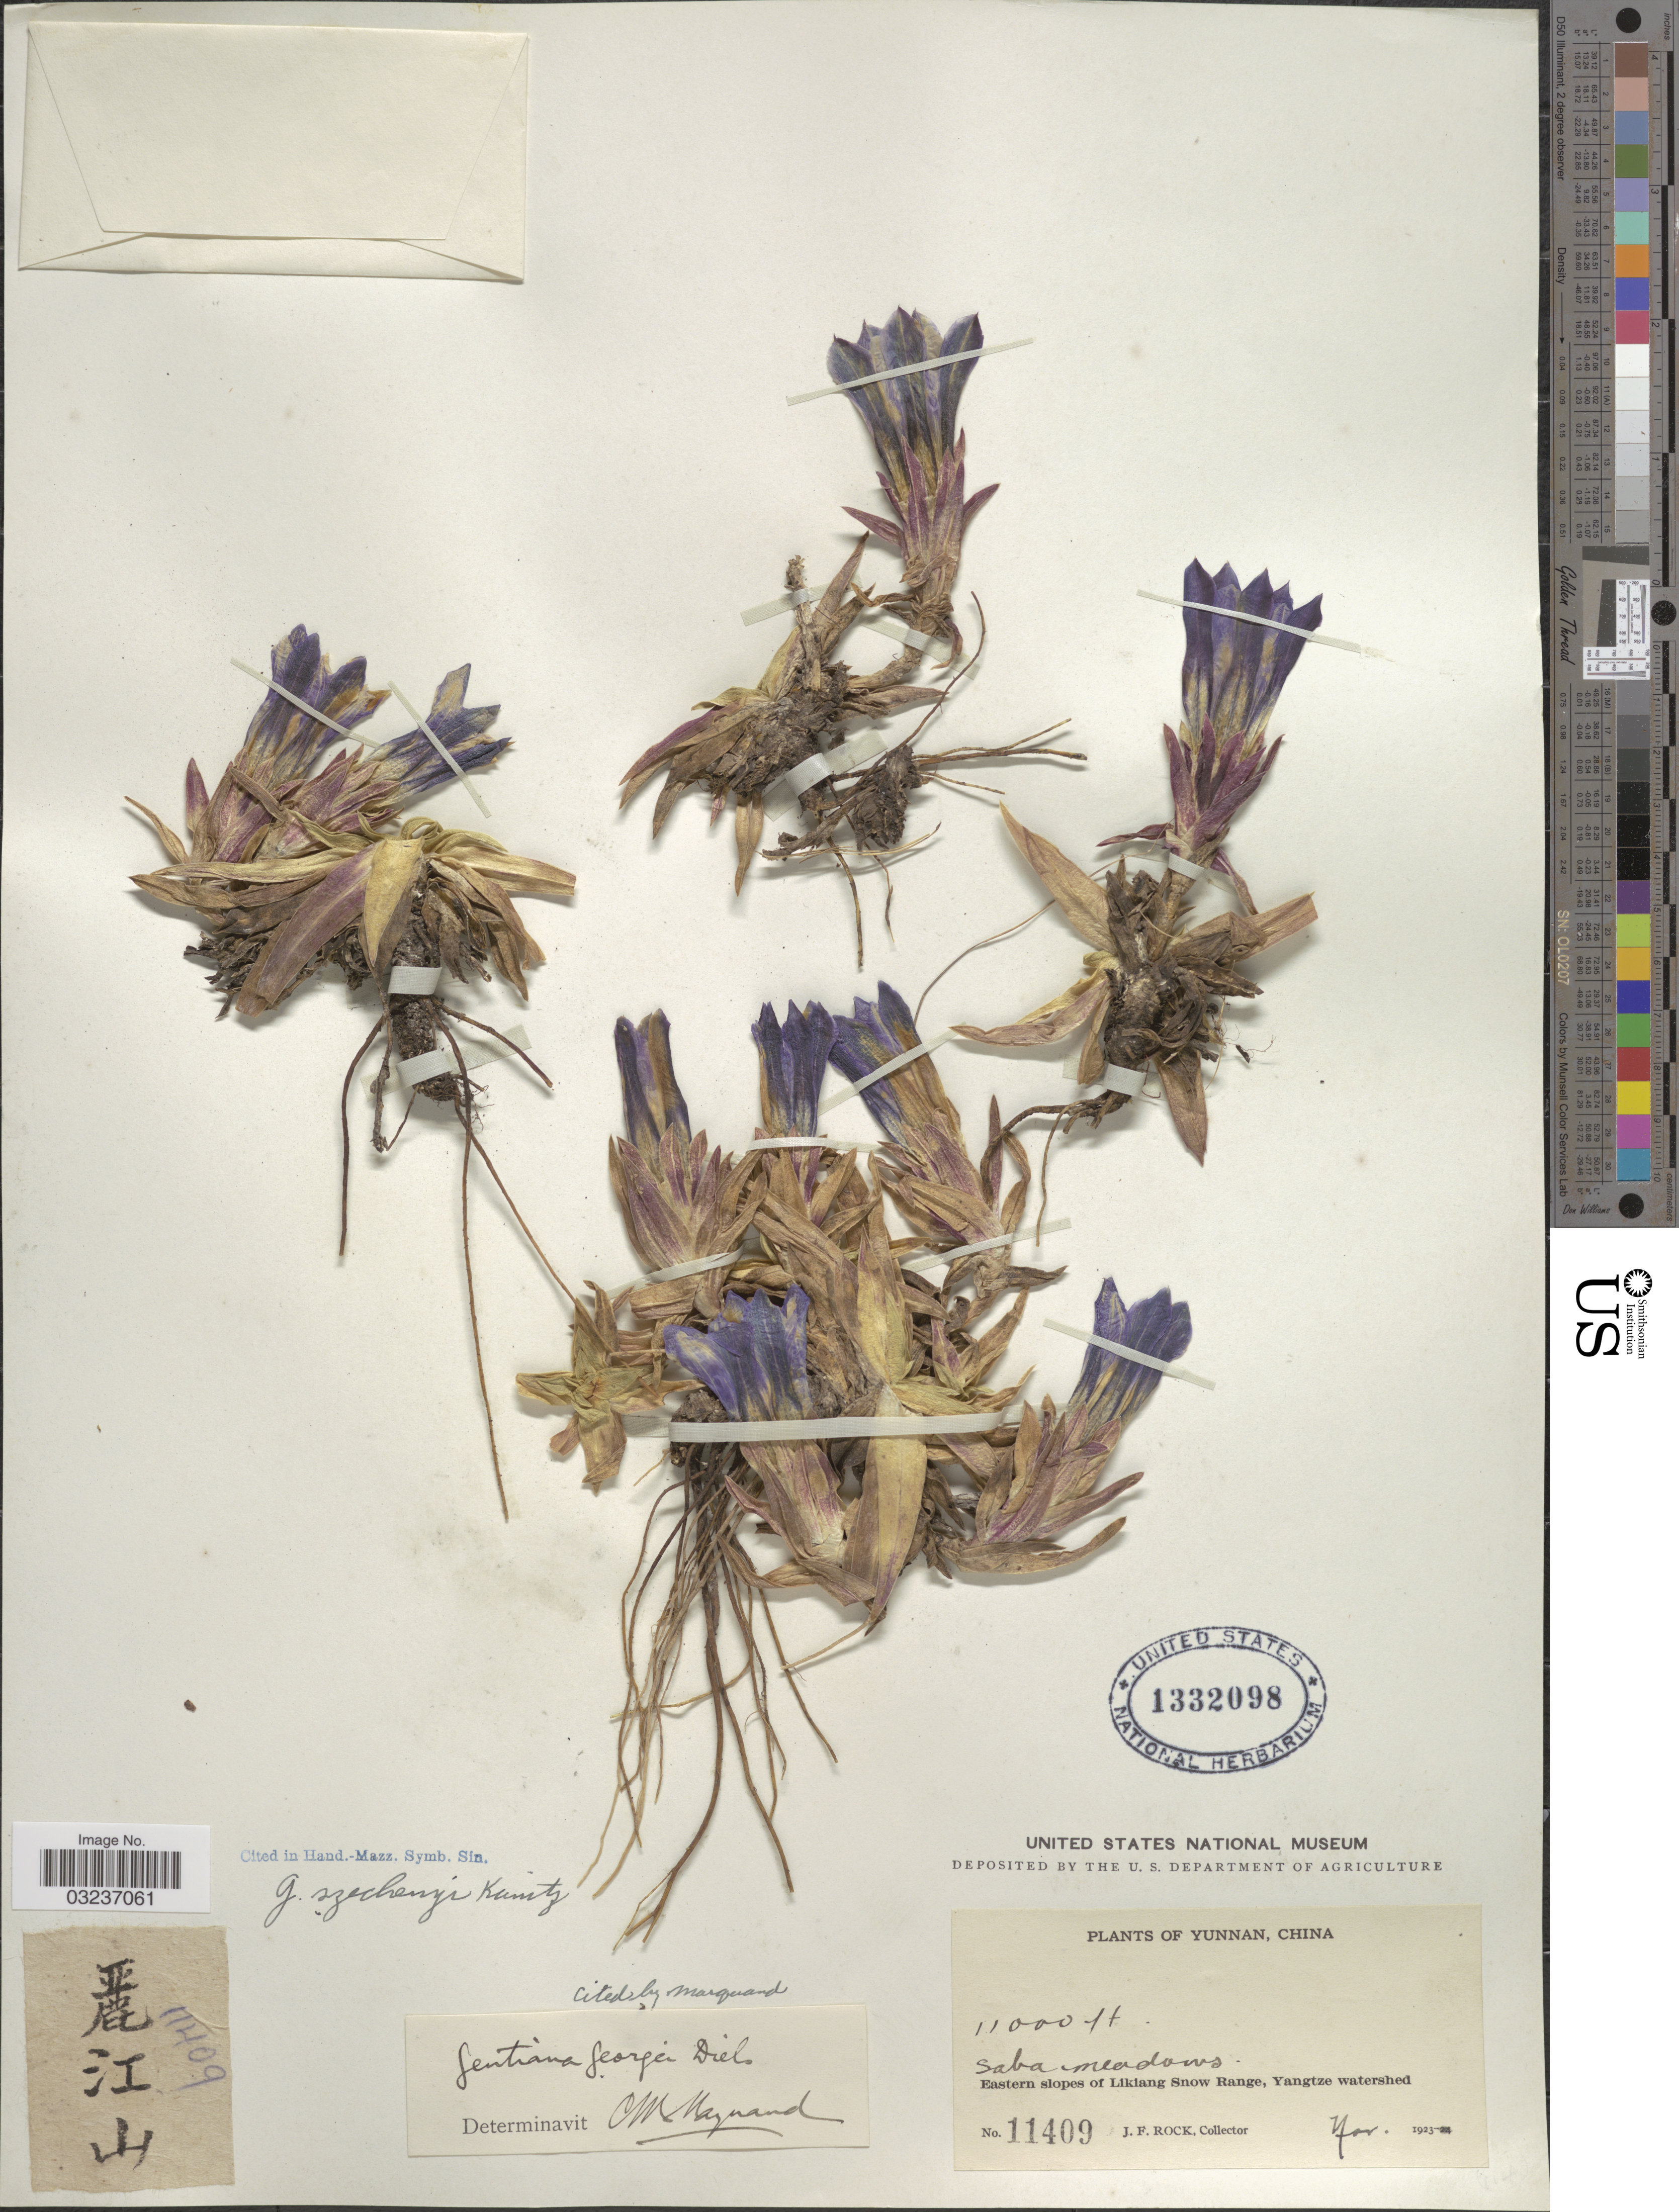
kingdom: Plantae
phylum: Tracheophyta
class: Magnoliopsida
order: Gentianales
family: Gentianaceae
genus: Gentiana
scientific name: Gentiana szechenyii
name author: Kanitz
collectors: J. Rock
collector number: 11409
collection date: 1923-11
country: China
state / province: Yunnan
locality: Saba meadows, Eastern slopes of Likiang Snow Range, Yangtze watershed.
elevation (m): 3353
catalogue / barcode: US 1332098